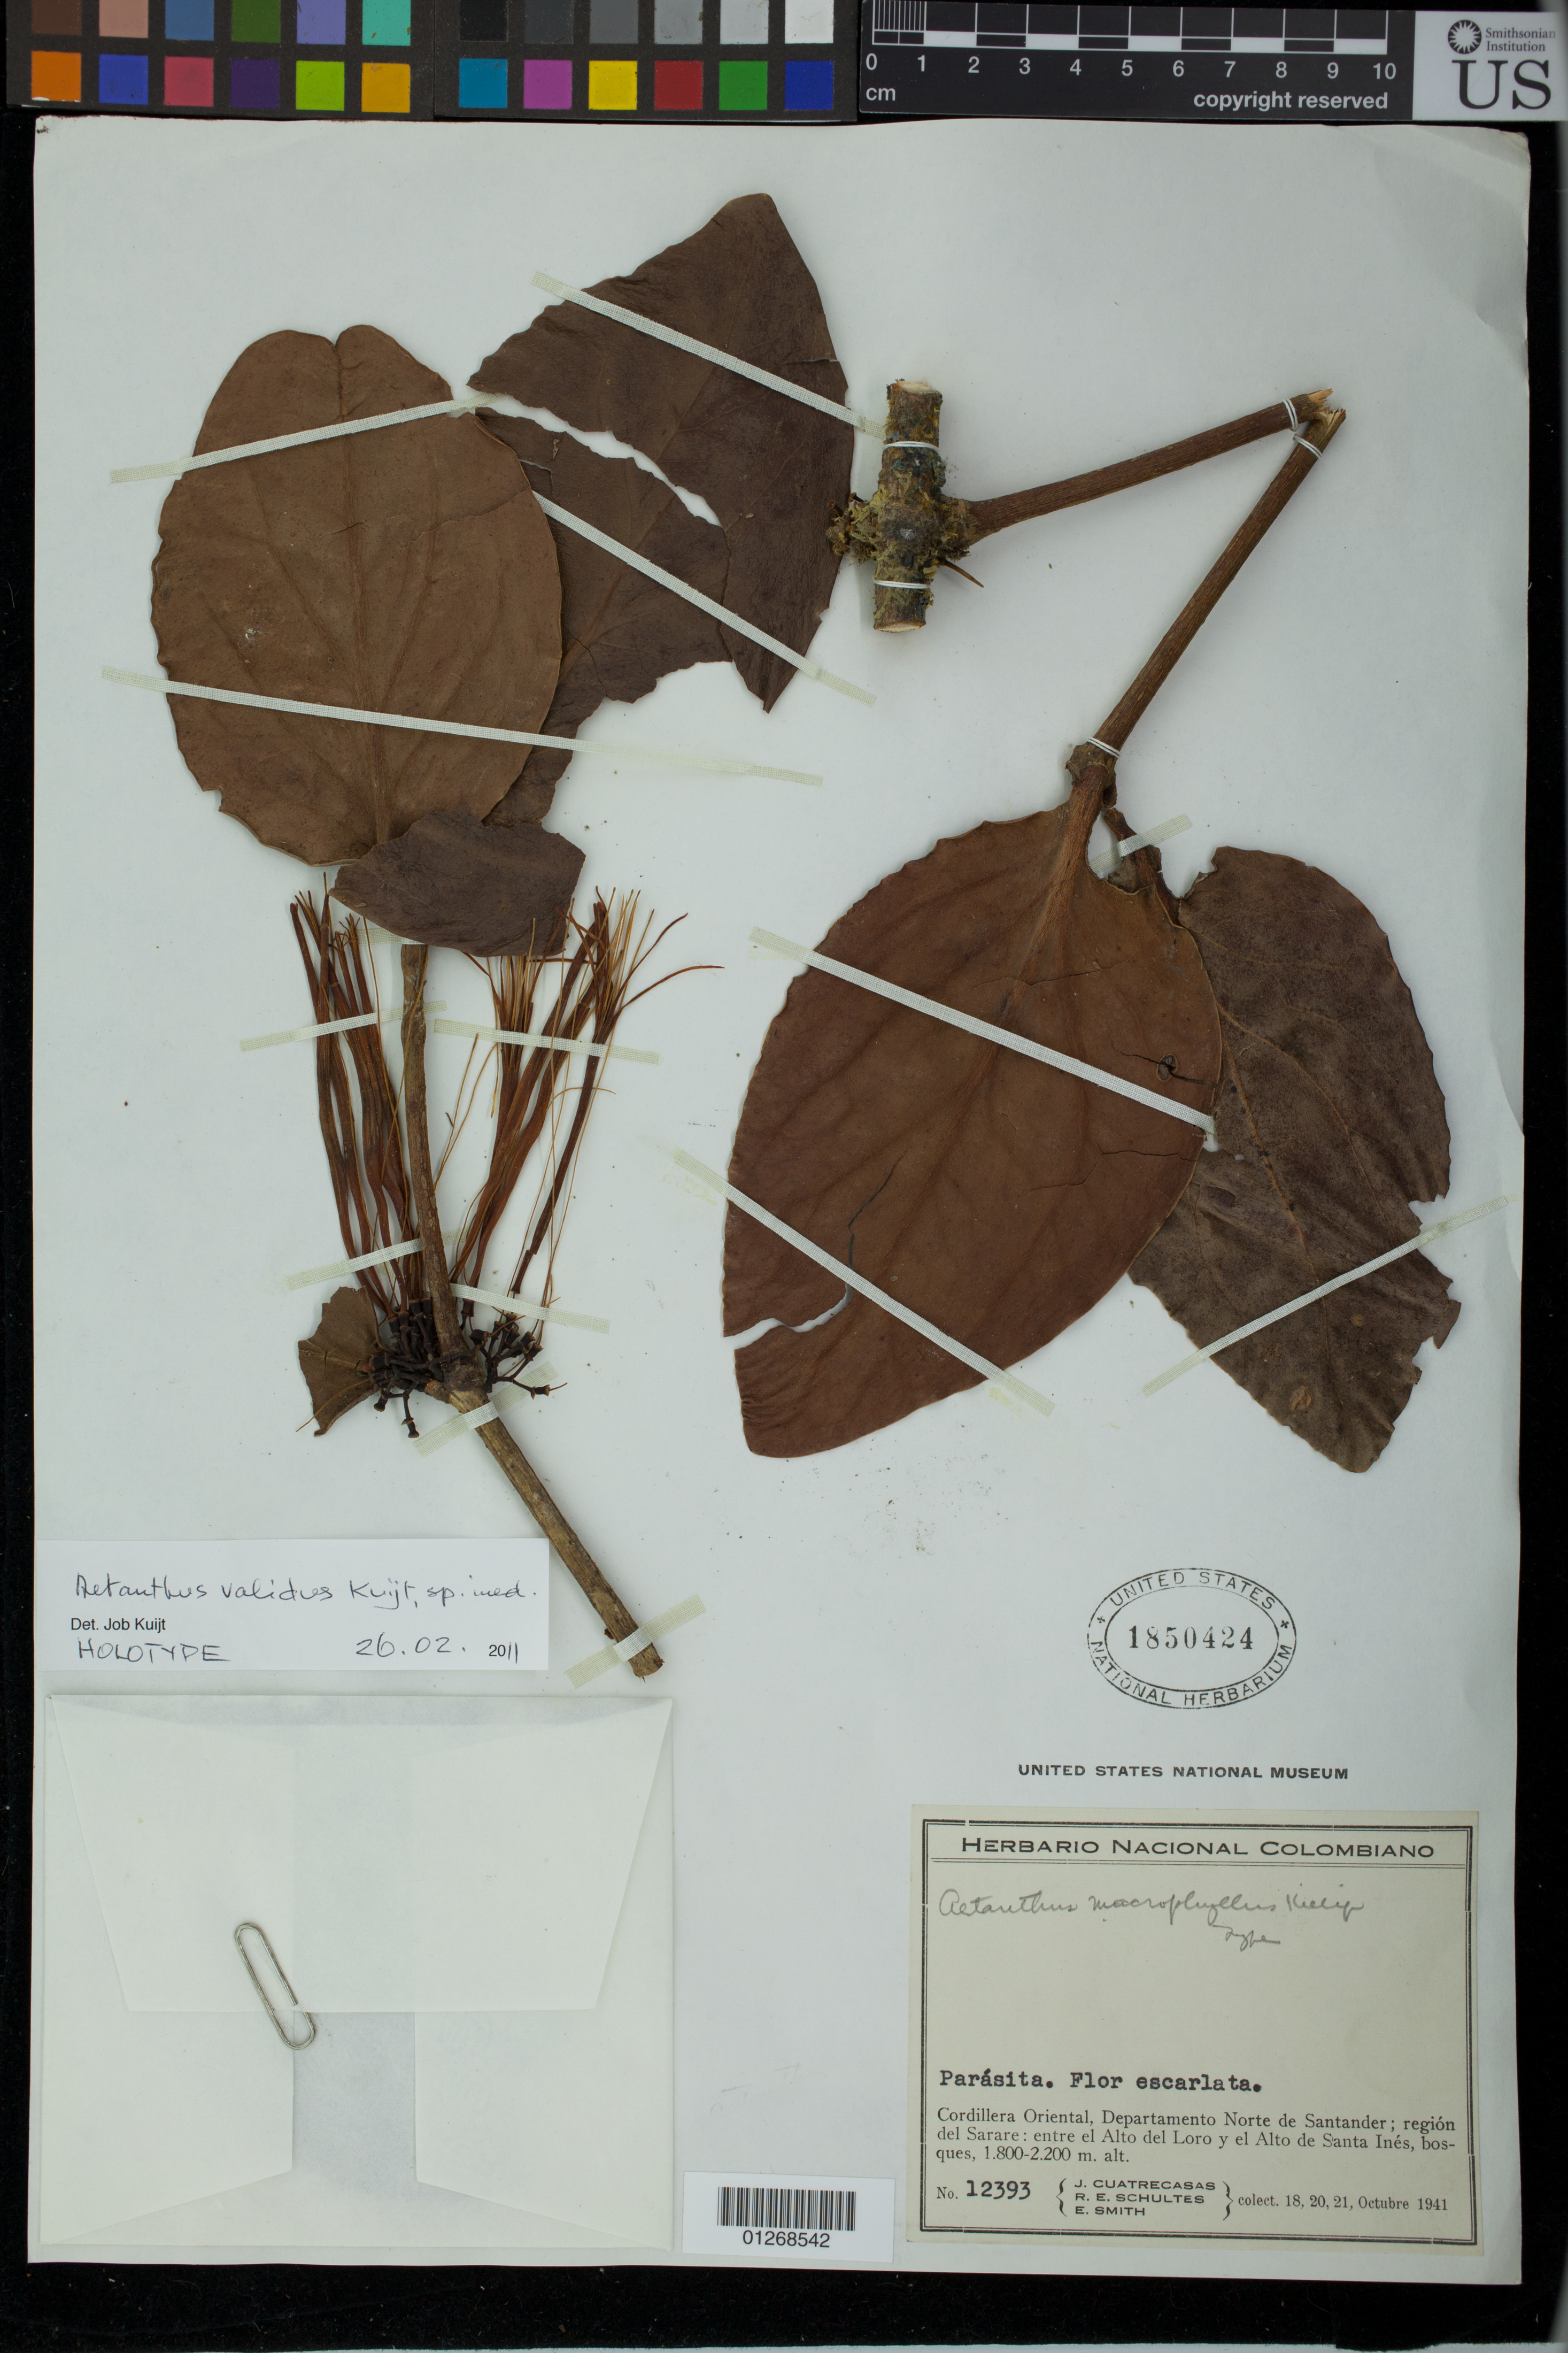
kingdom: Plantae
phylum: Tracheophyta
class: Magnoliopsida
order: Santalales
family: Loranthaceae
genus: Aetanthus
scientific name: Aetanthus validus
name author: Kuijt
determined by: Kuijt, Job, (CANADA)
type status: Holotype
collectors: J. Cuatrecasas, R. E. Schultes & C. E. Smith Jr.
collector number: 12393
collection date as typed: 18, 20, 21 Octubre 1941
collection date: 1941-10-18/1941-10-21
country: Colombia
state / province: Norte de Santander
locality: Cordillera Oriental, Departamento Norte de Santander; región del Sarare: entre el Alto del Loro y el Alto de Santa Inés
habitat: Bosques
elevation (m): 1800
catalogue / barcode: US 1850424